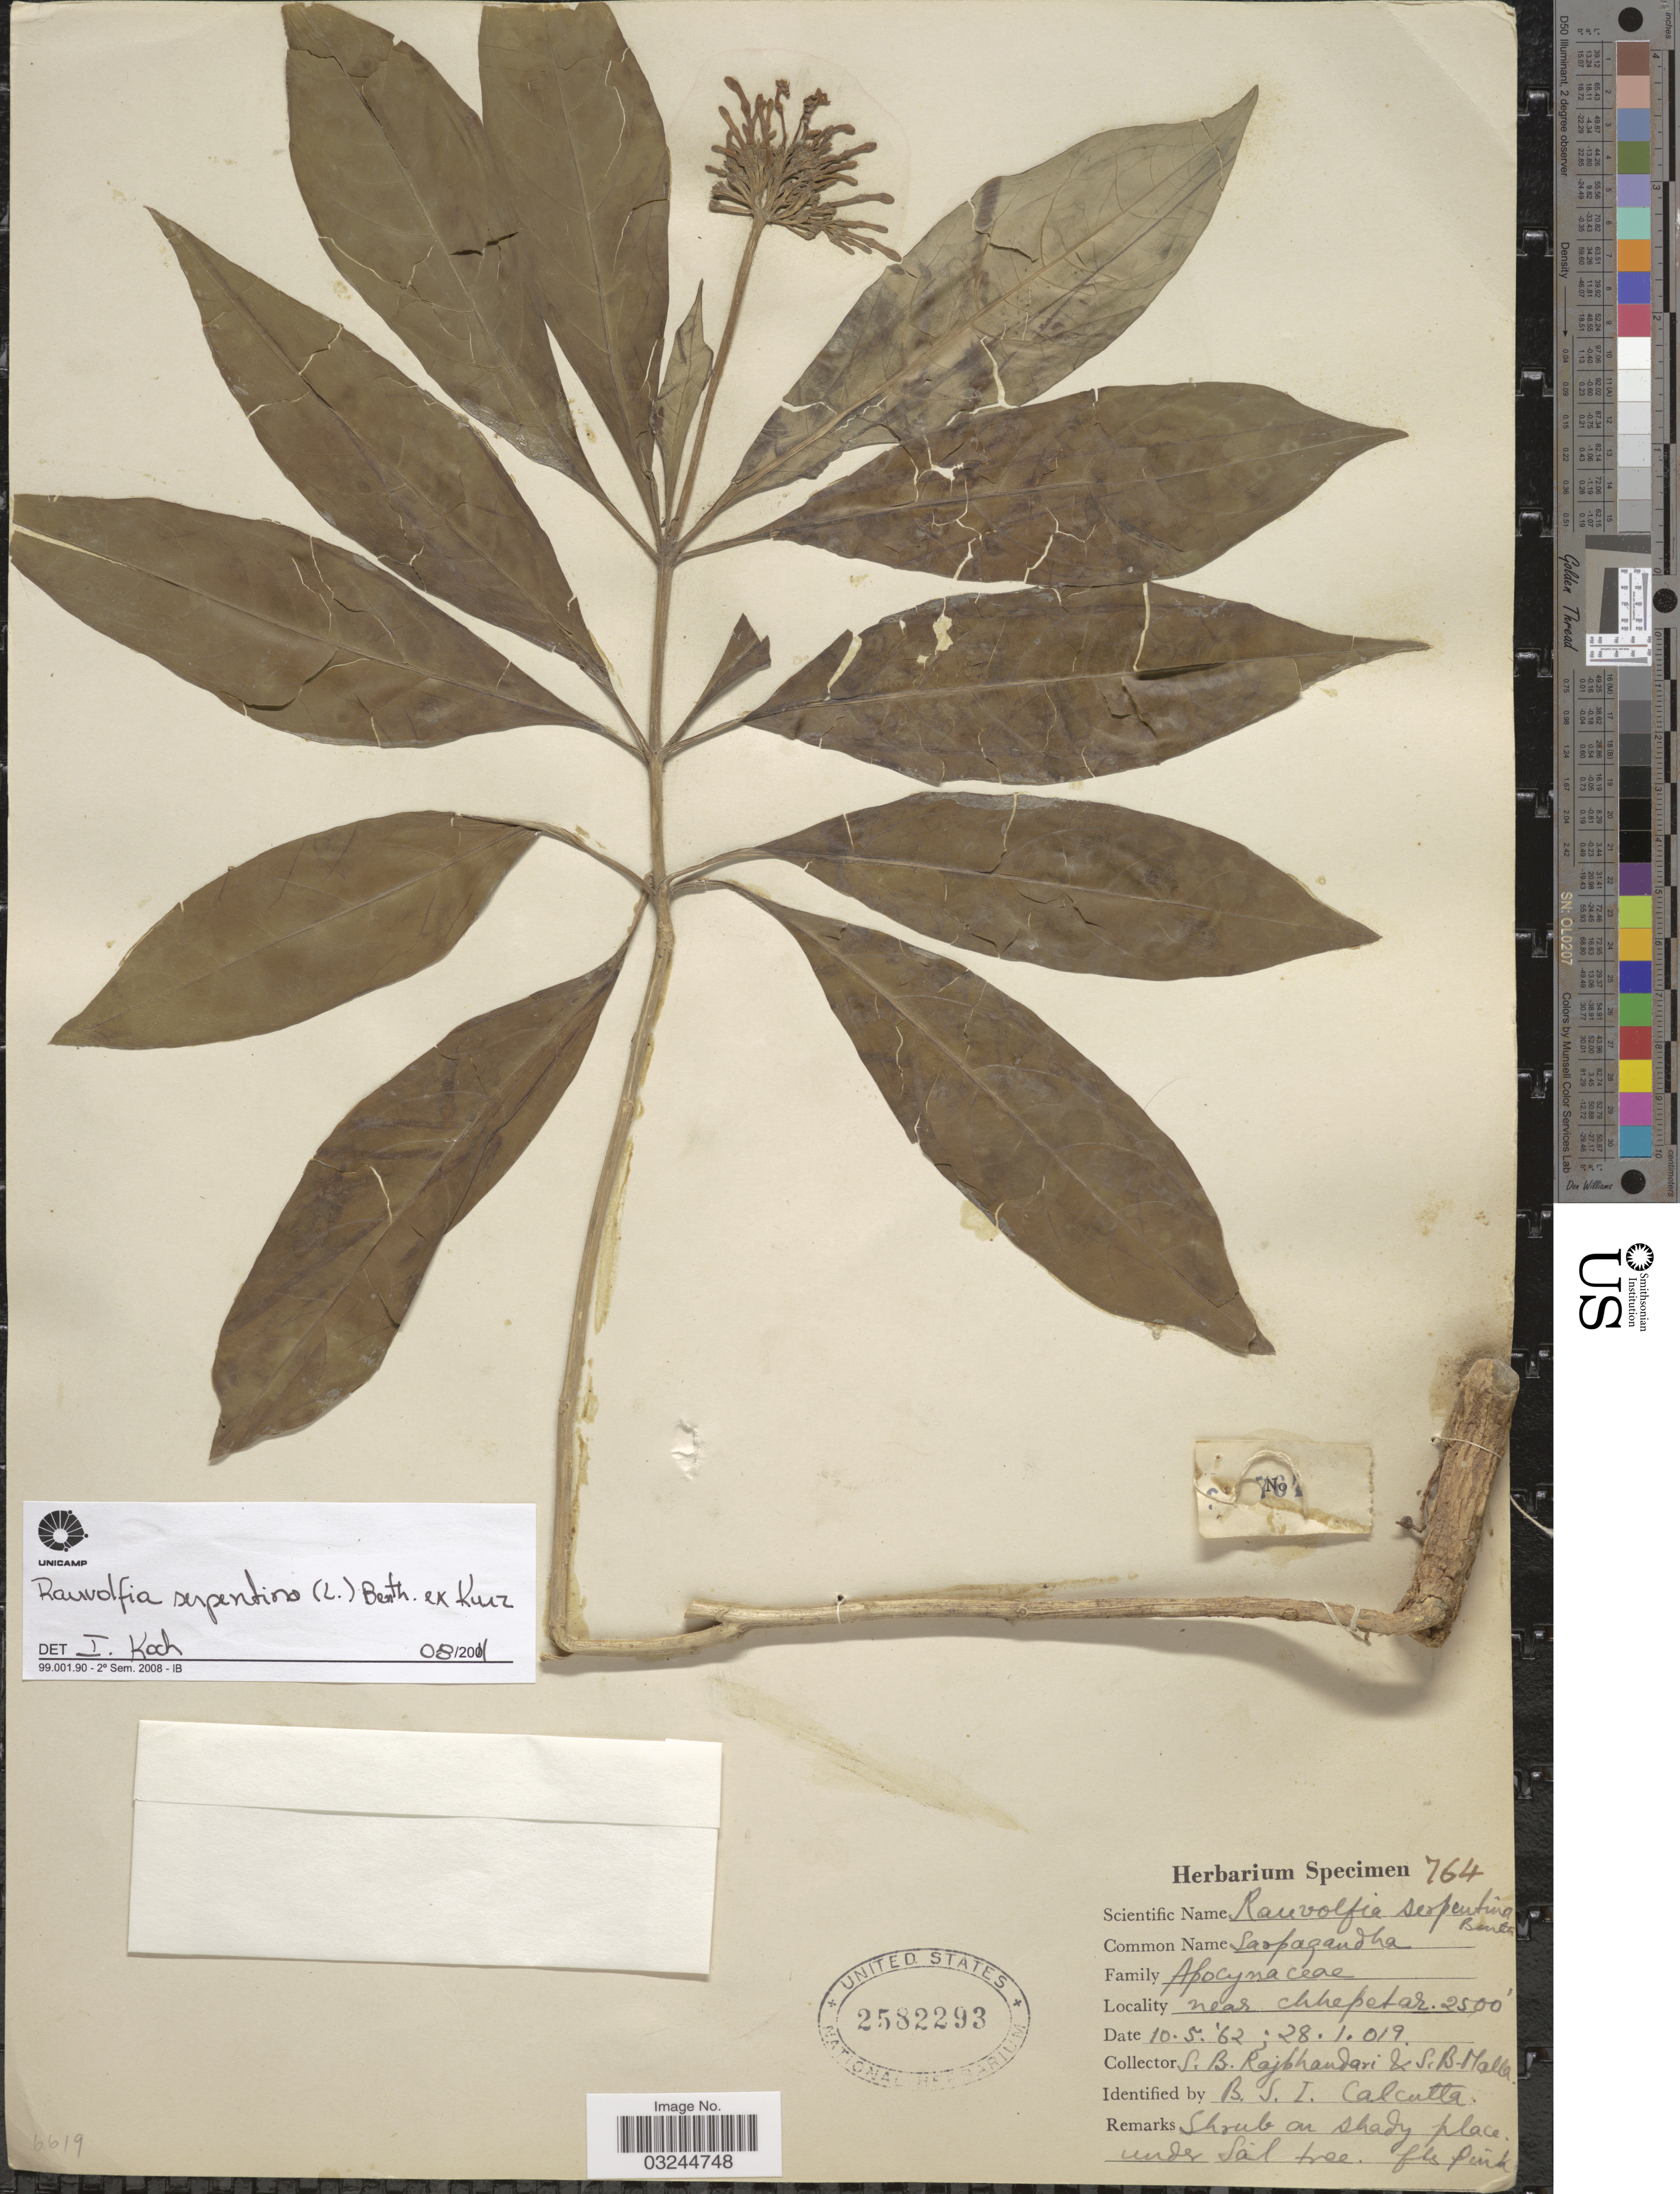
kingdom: Plantae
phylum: Tracheophyta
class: Magnoliopsida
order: Gentianales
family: Apocynaceae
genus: Rauvolfia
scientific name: Rauvolfia serpentina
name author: Benth. ex Kurz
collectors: S. Rajbhandar & S. Malla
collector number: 764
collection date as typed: Transcribed d/m/y: 10/5/62 to 28/1/19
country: Nepal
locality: Near Chhepetar.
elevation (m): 2500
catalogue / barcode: US 2582293